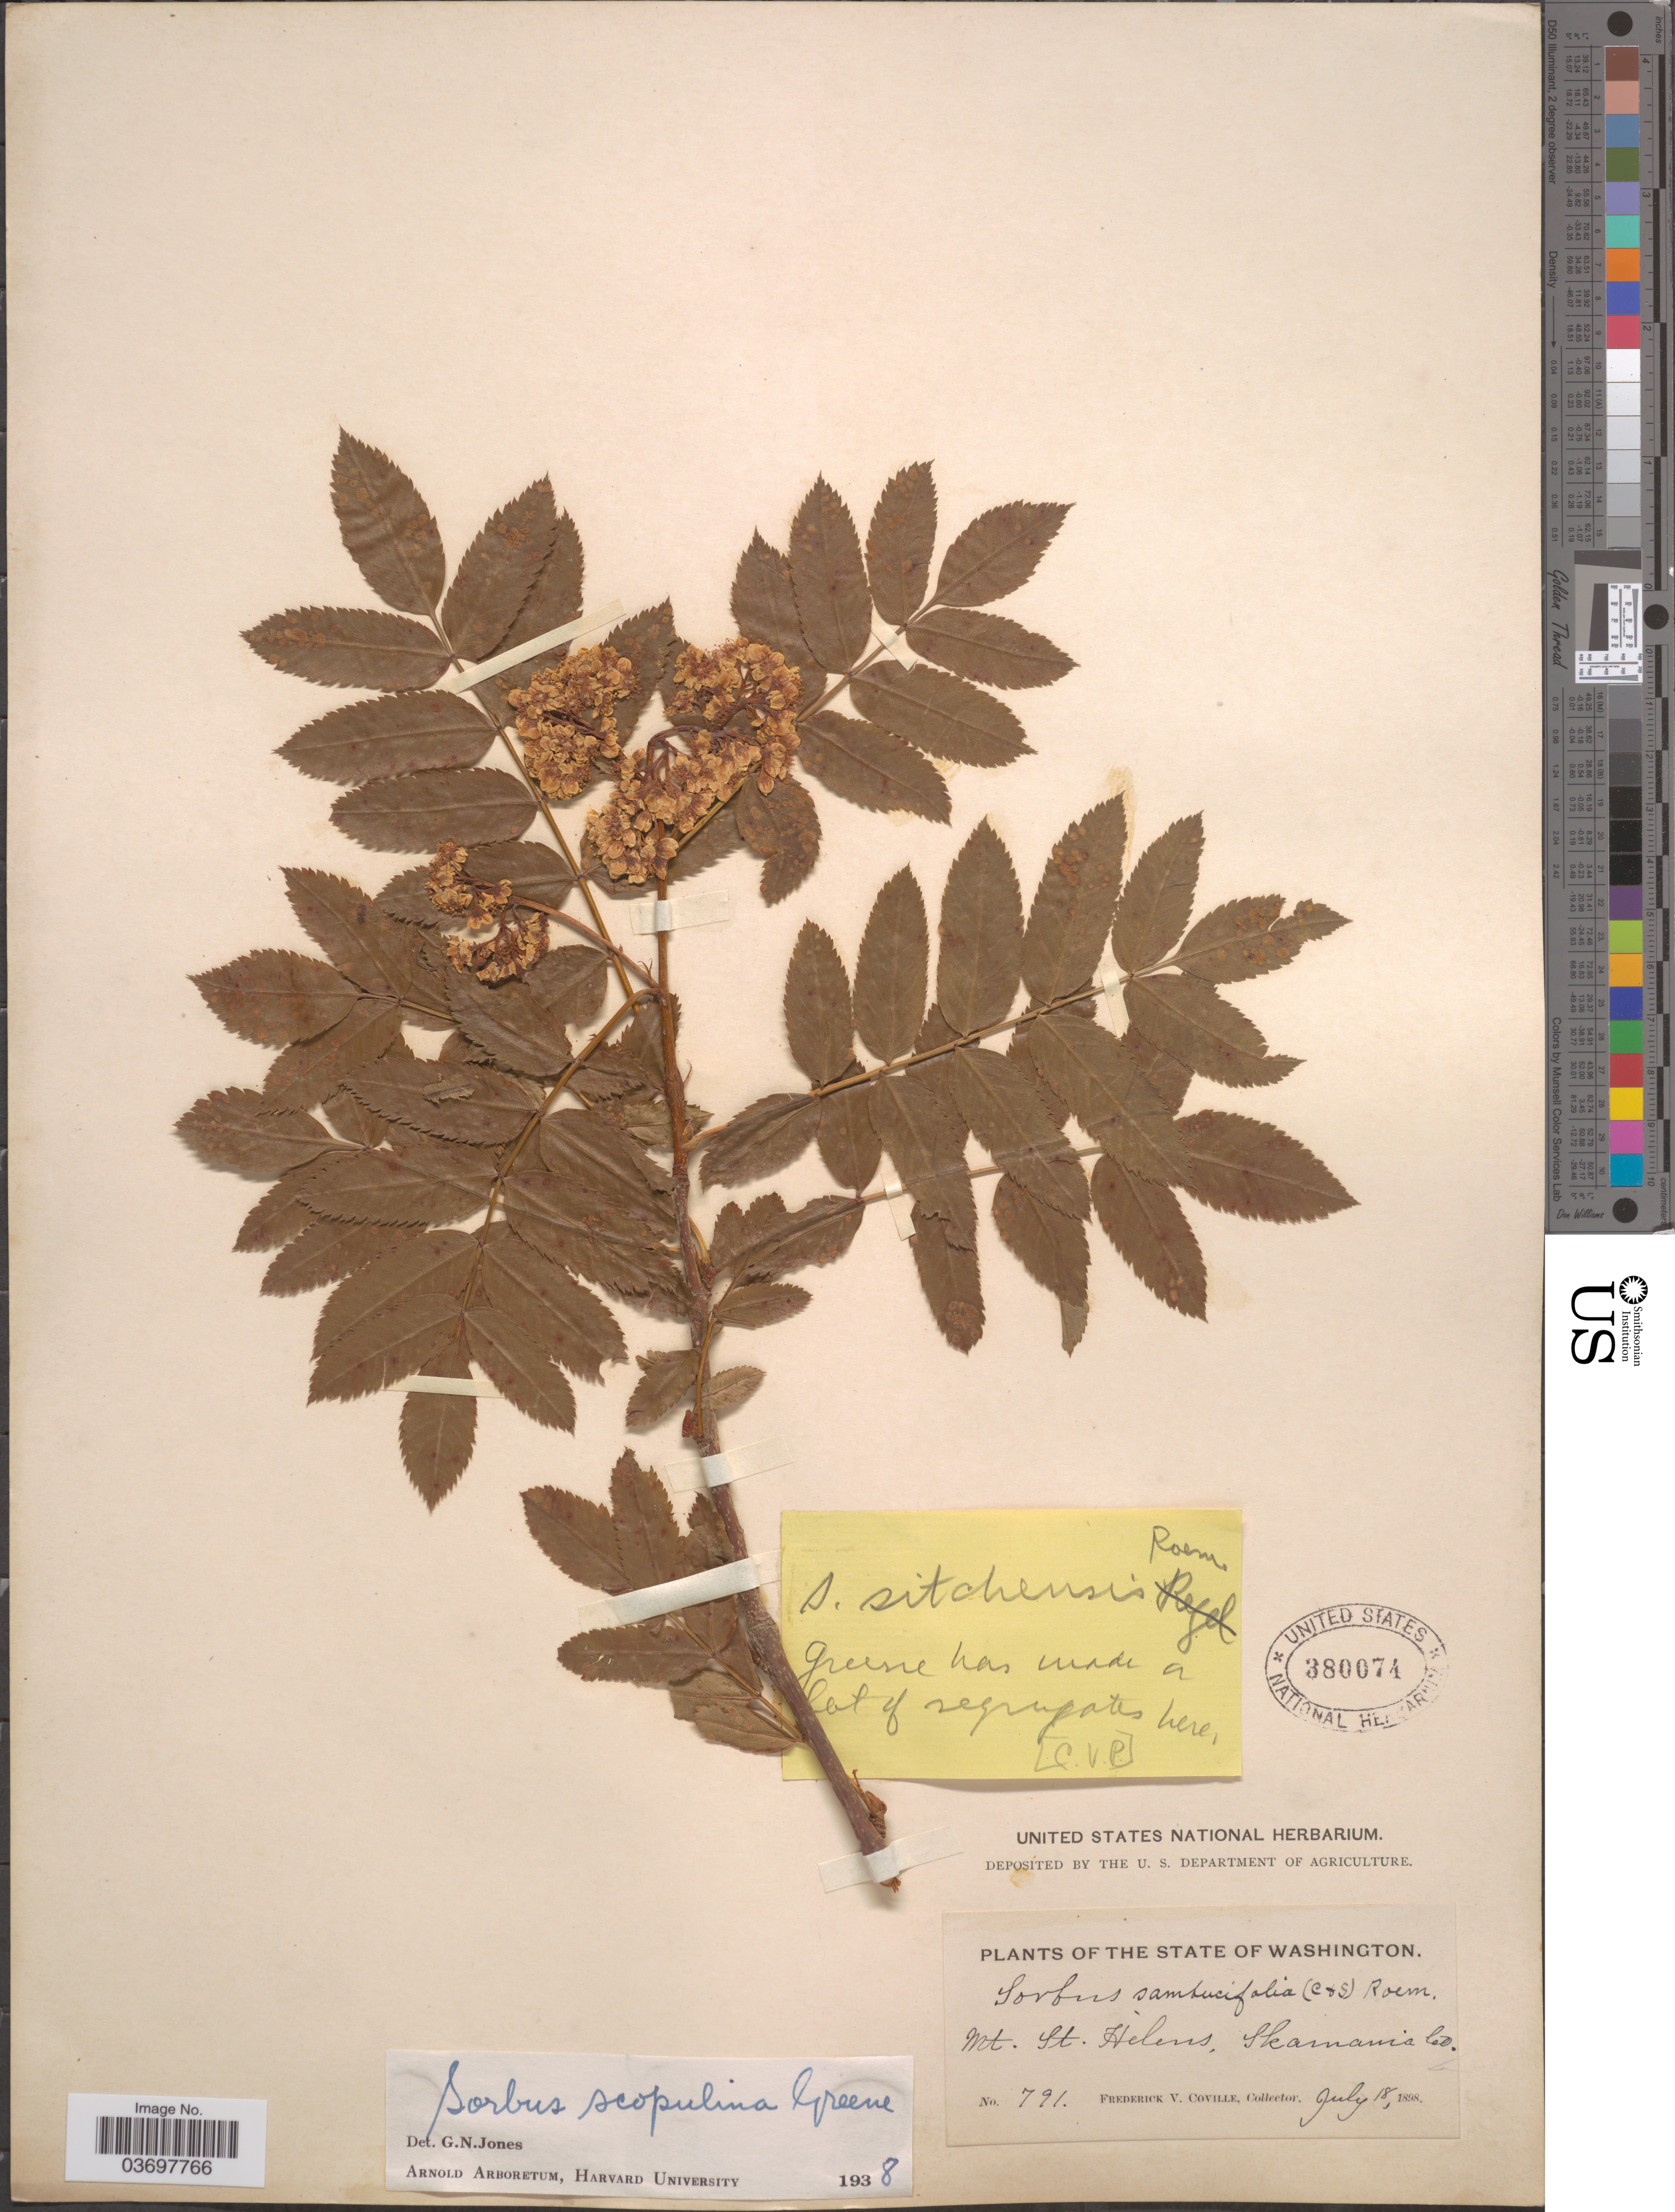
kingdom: Plantae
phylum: Tracheophyta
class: Magnoliopsida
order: Rosales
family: Rosaceae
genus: Sorbus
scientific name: Sorbus scopulina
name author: Greene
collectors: F. V. Coville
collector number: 791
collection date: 1898-07-18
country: United States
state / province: Washington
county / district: Skamania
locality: Mt. St. Helens, Skamania Co.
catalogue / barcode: US 380074